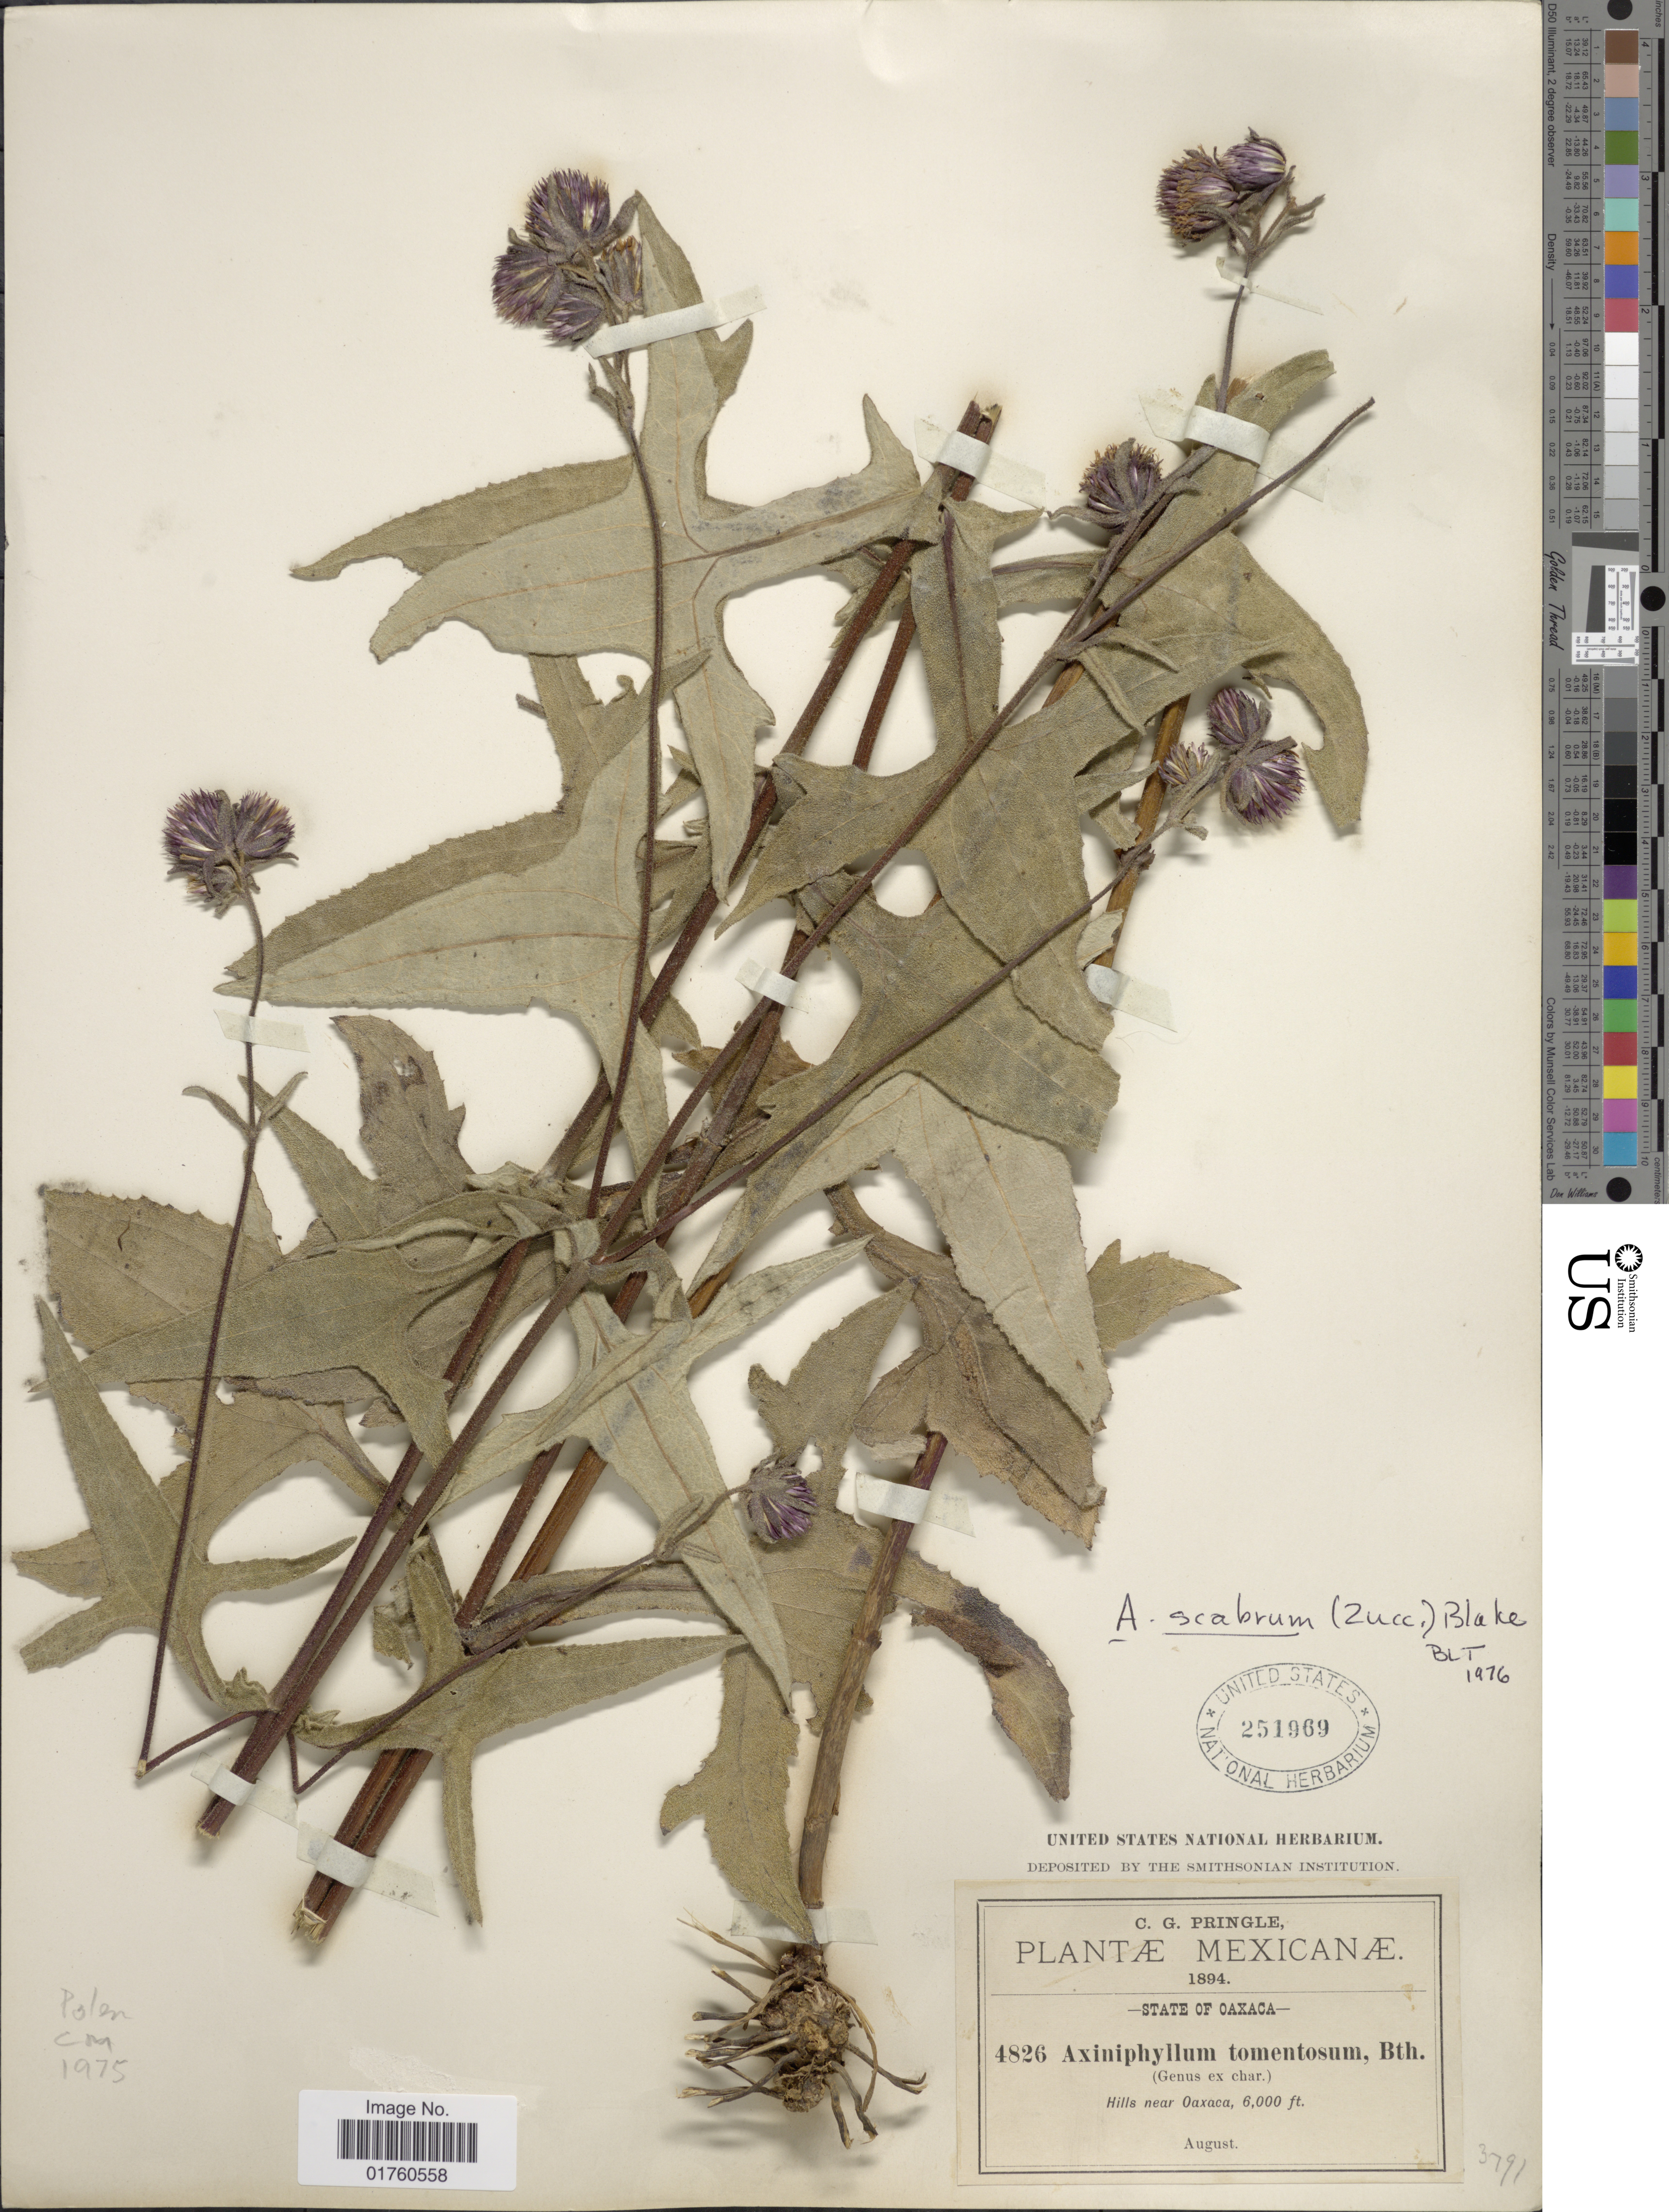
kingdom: Plantae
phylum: Tracheophyta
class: Magnoliopsida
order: Asterales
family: Asteraceae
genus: Axiniphyllum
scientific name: Axiniphyllum scabbrum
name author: (Zucc.) Blake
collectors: C. G. Pringle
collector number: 4826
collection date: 1894-08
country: Mexico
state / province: Oaxaca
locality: Hills near Oaxaca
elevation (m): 1829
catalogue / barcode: US 251969